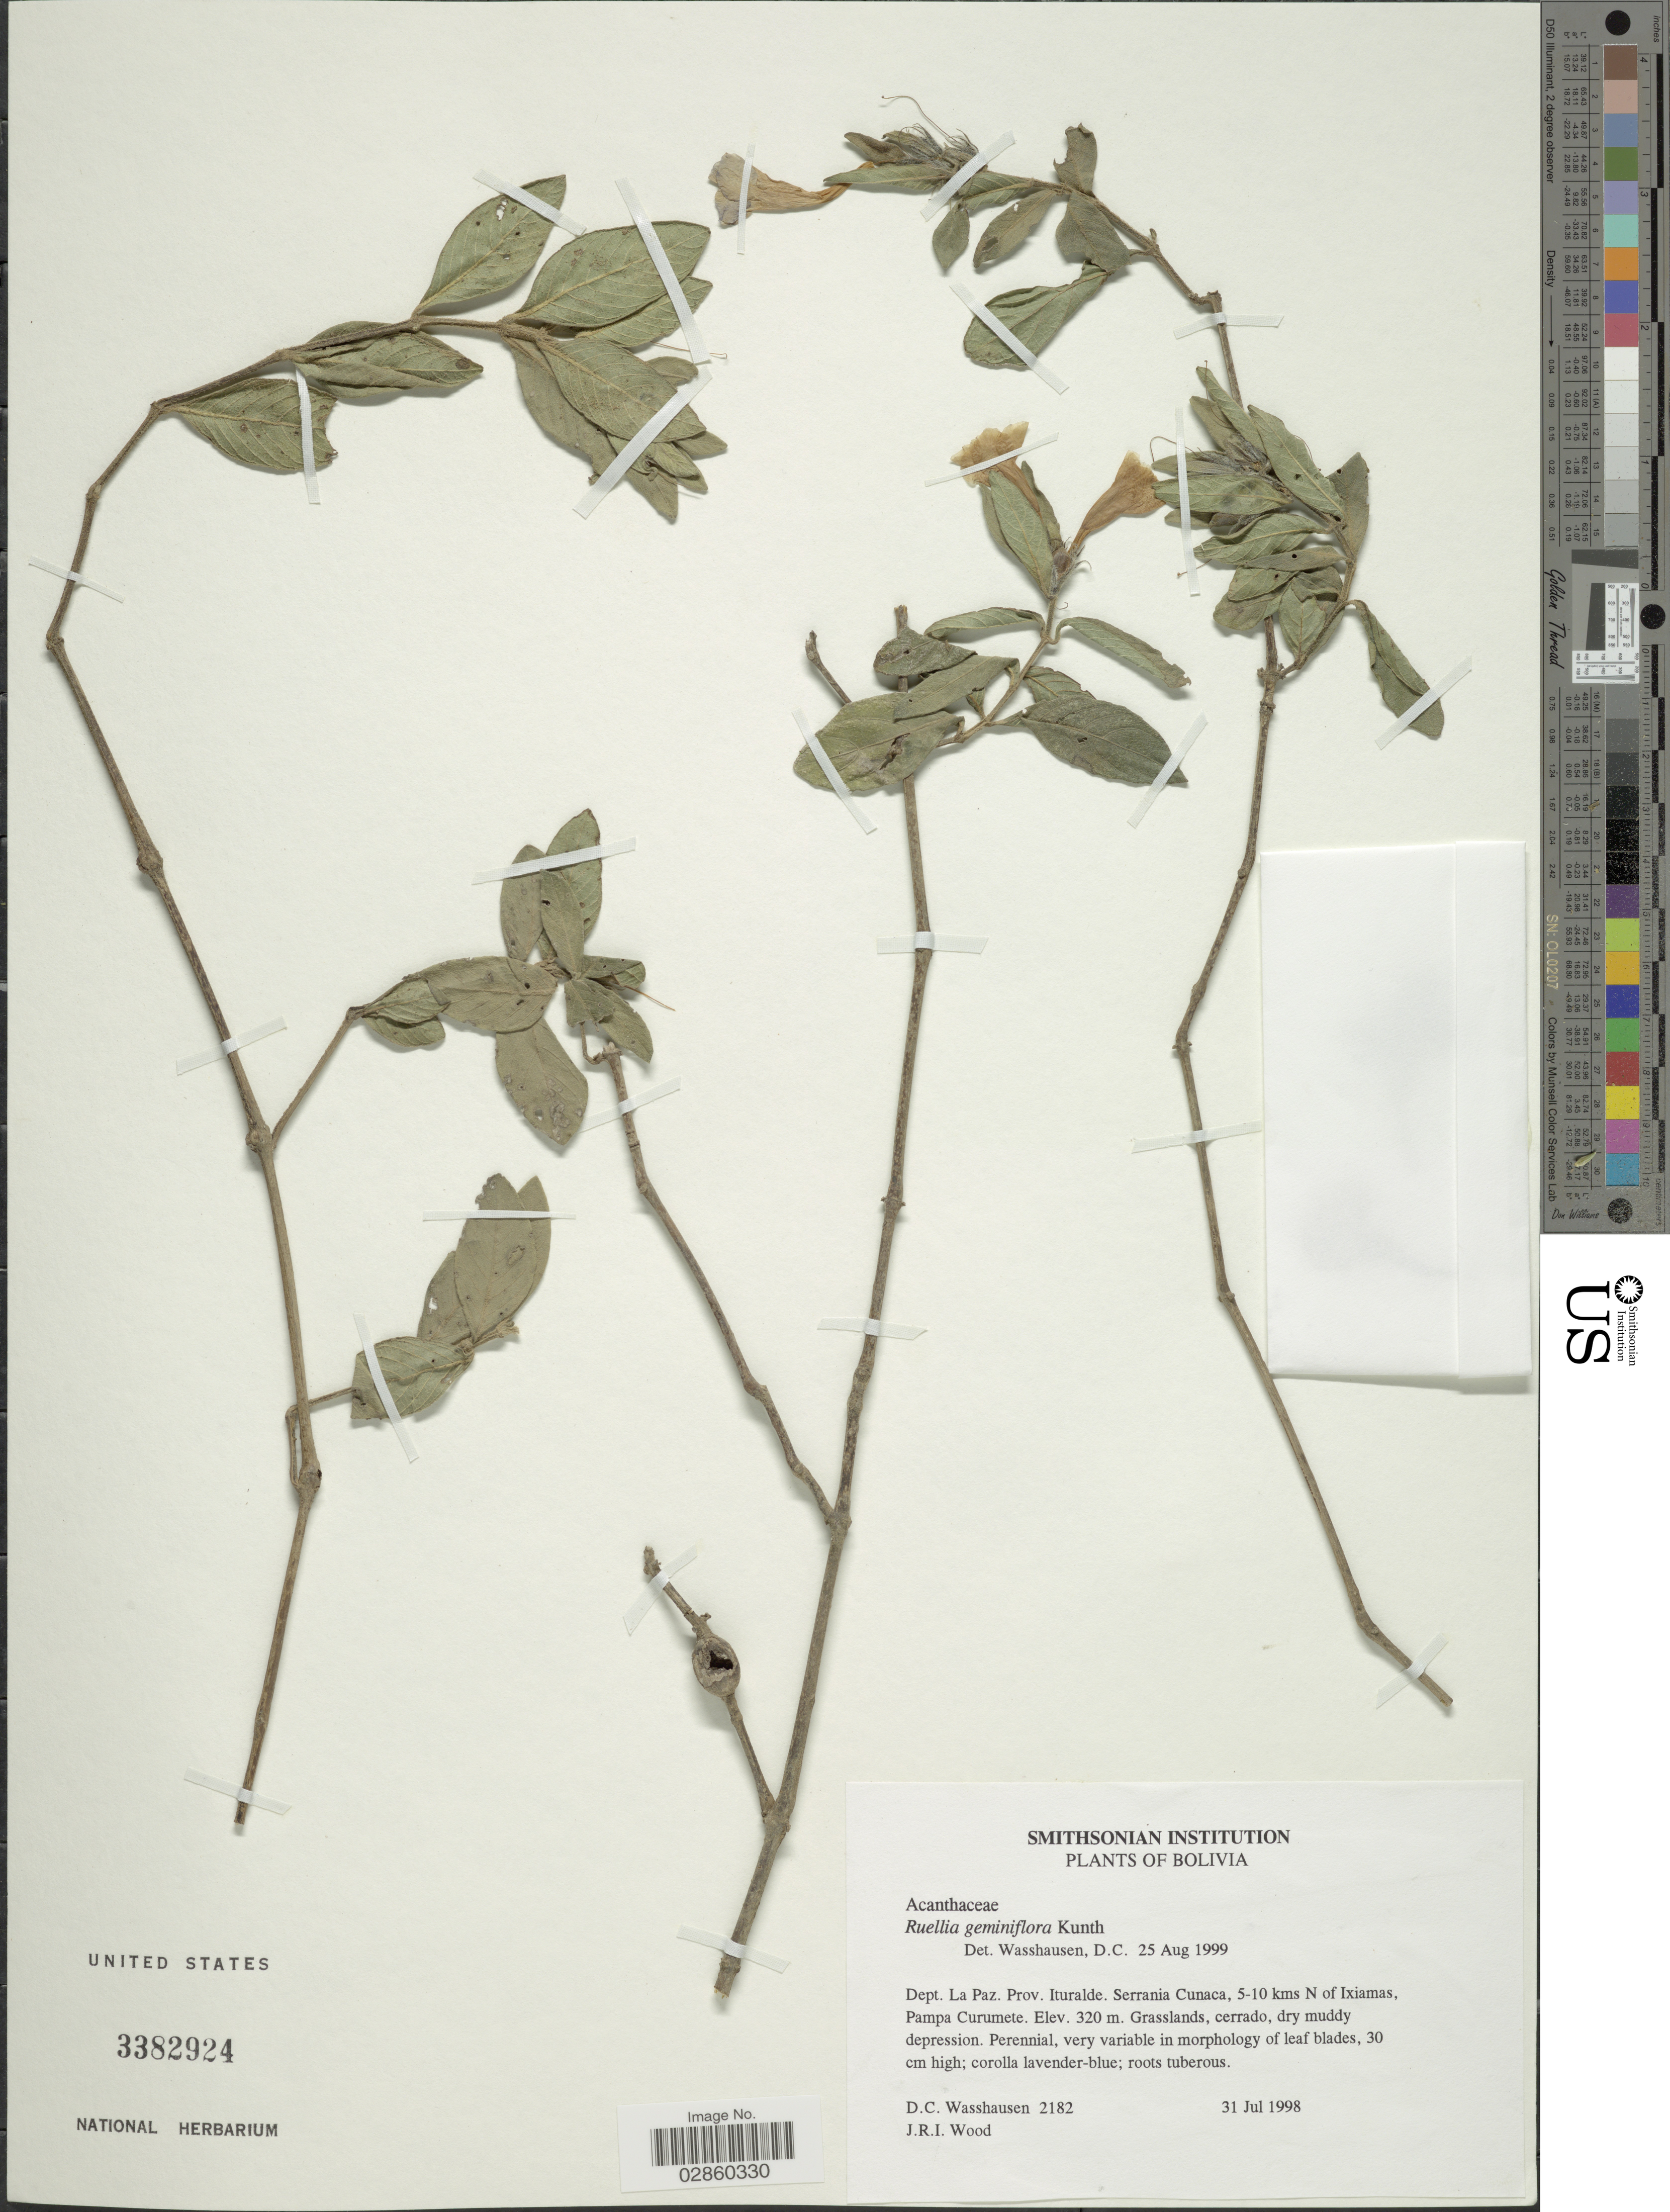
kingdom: Plantae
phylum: Tracheophyta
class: Magnoliopsida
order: Lamiales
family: Acanthaceae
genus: Ruellia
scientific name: Ruellia geminiflora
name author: Kunth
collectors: D. C. Wasshausen & J. R. I. Wood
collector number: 2182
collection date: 1998-07-31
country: Bolivia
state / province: La Paz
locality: Dept. La Paz, Prov. Ituralde, Serrania Cunaca, 5-10 kms N of Ixiamas, Pampa Curumete.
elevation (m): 320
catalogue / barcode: US 3382924